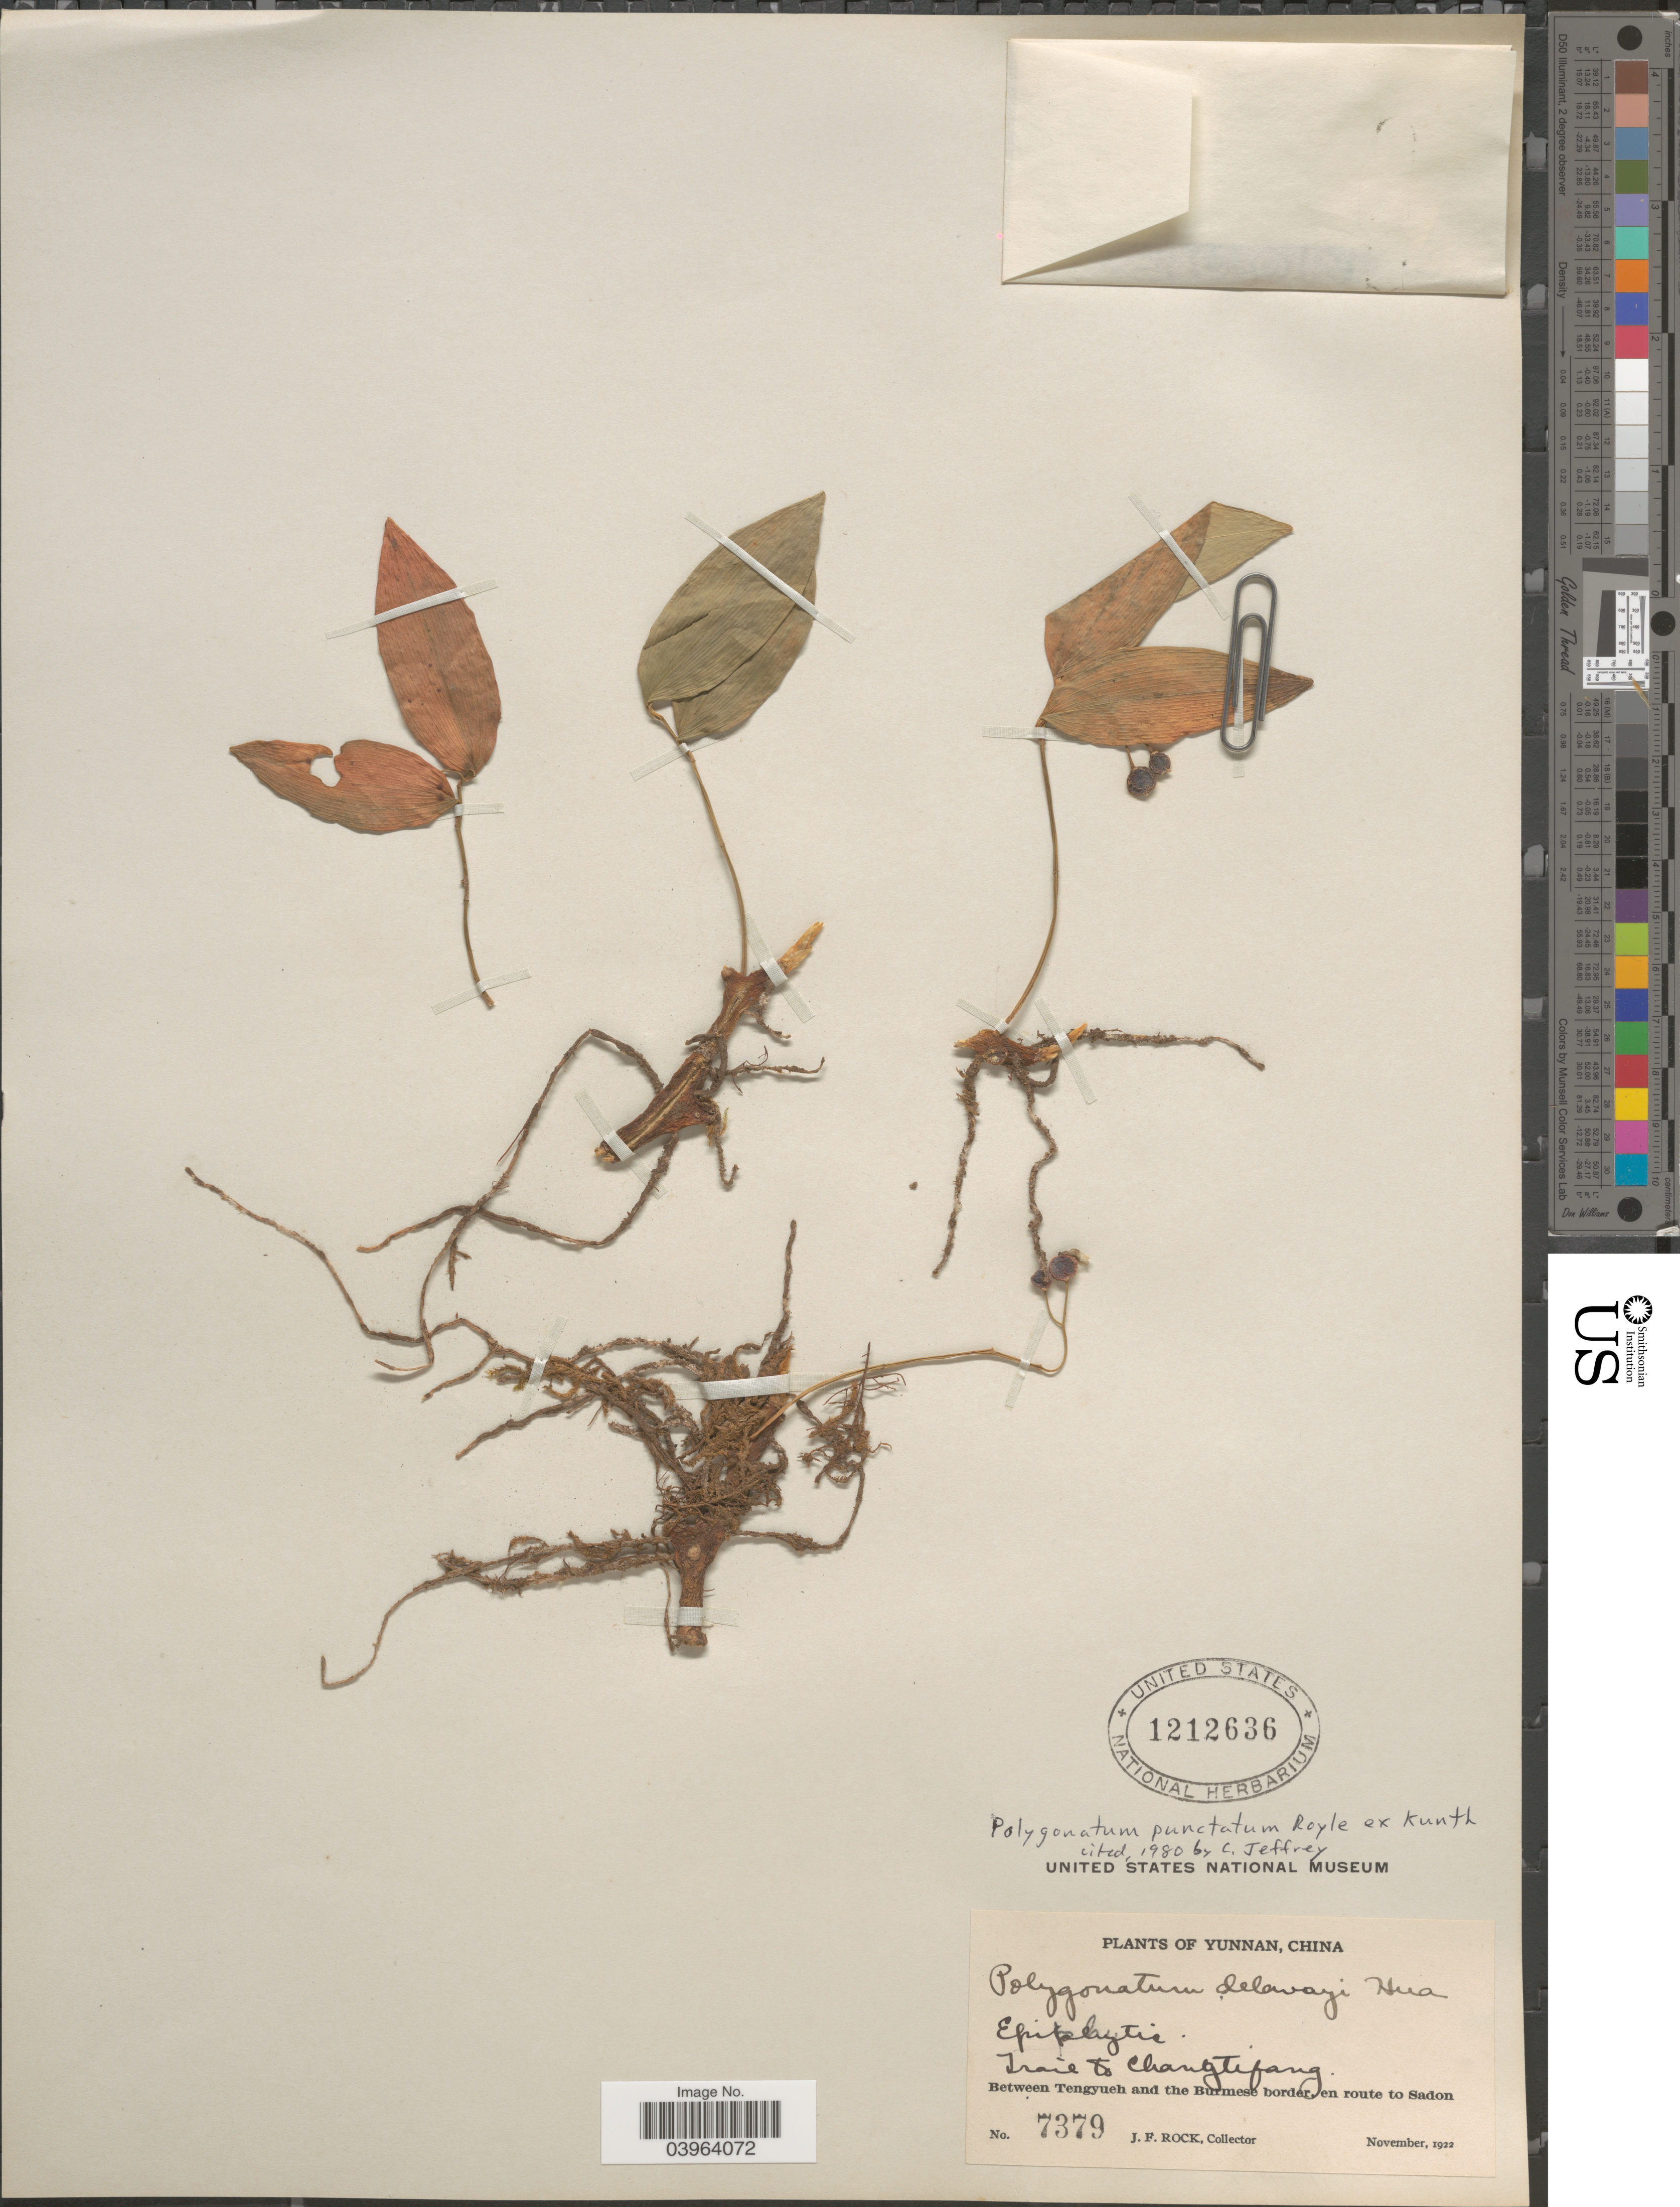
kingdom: Plantae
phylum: Tracheophyta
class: Liliopsida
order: Asparagales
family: Asparagaceae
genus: Polygonatum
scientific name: Polygonatum punctatum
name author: Royle ex Kunth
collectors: J. Rock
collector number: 7379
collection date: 1922-11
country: China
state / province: Yunnan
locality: Trail to Changtifang. Between Tengyueh and the Burmese border, en route to Sadon.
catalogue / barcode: US 1212636